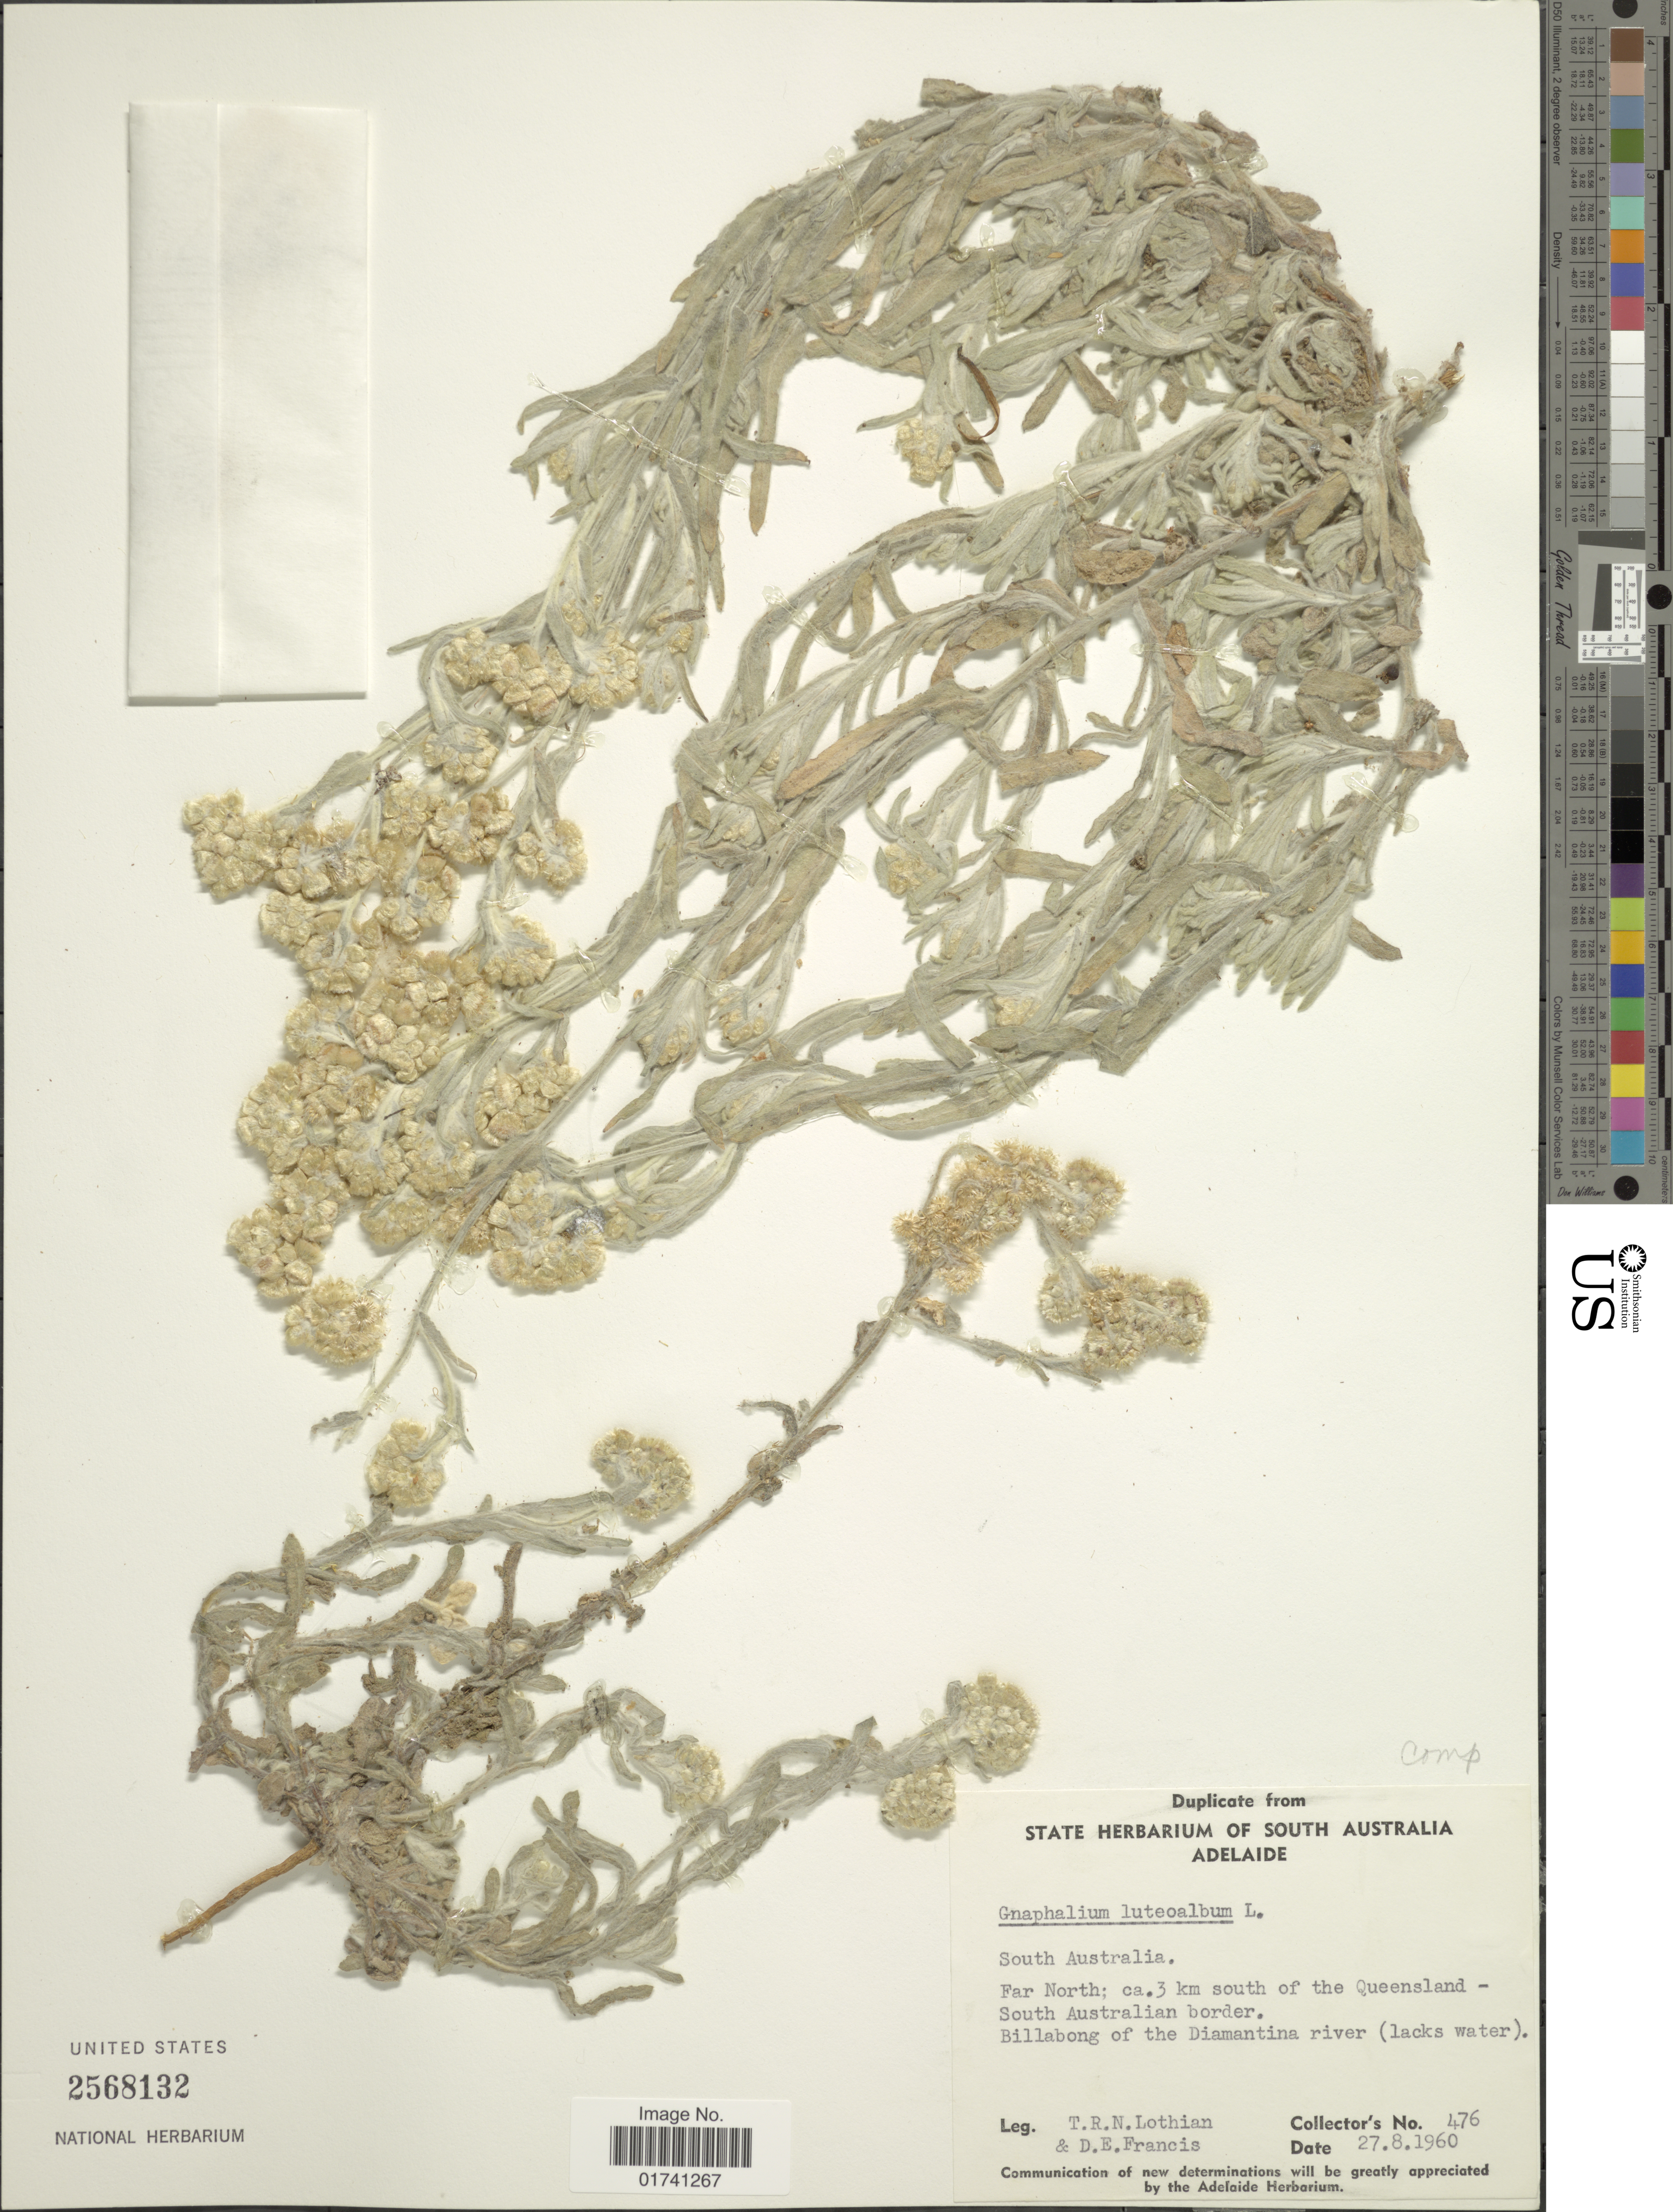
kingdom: Plantae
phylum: Tracheophyta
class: Magnoliopsida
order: Asterales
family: Asteraceae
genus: Laphangium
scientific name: Laphangium luteoalbum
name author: (L.) Tzvelev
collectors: T. Lothian & D. Francis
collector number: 476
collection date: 1960-08-27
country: Australia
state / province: South Australia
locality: Far North; ca. 3 km south of the Queensland - South Australian border. Billabong of the Diamantina river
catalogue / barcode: US 2568132